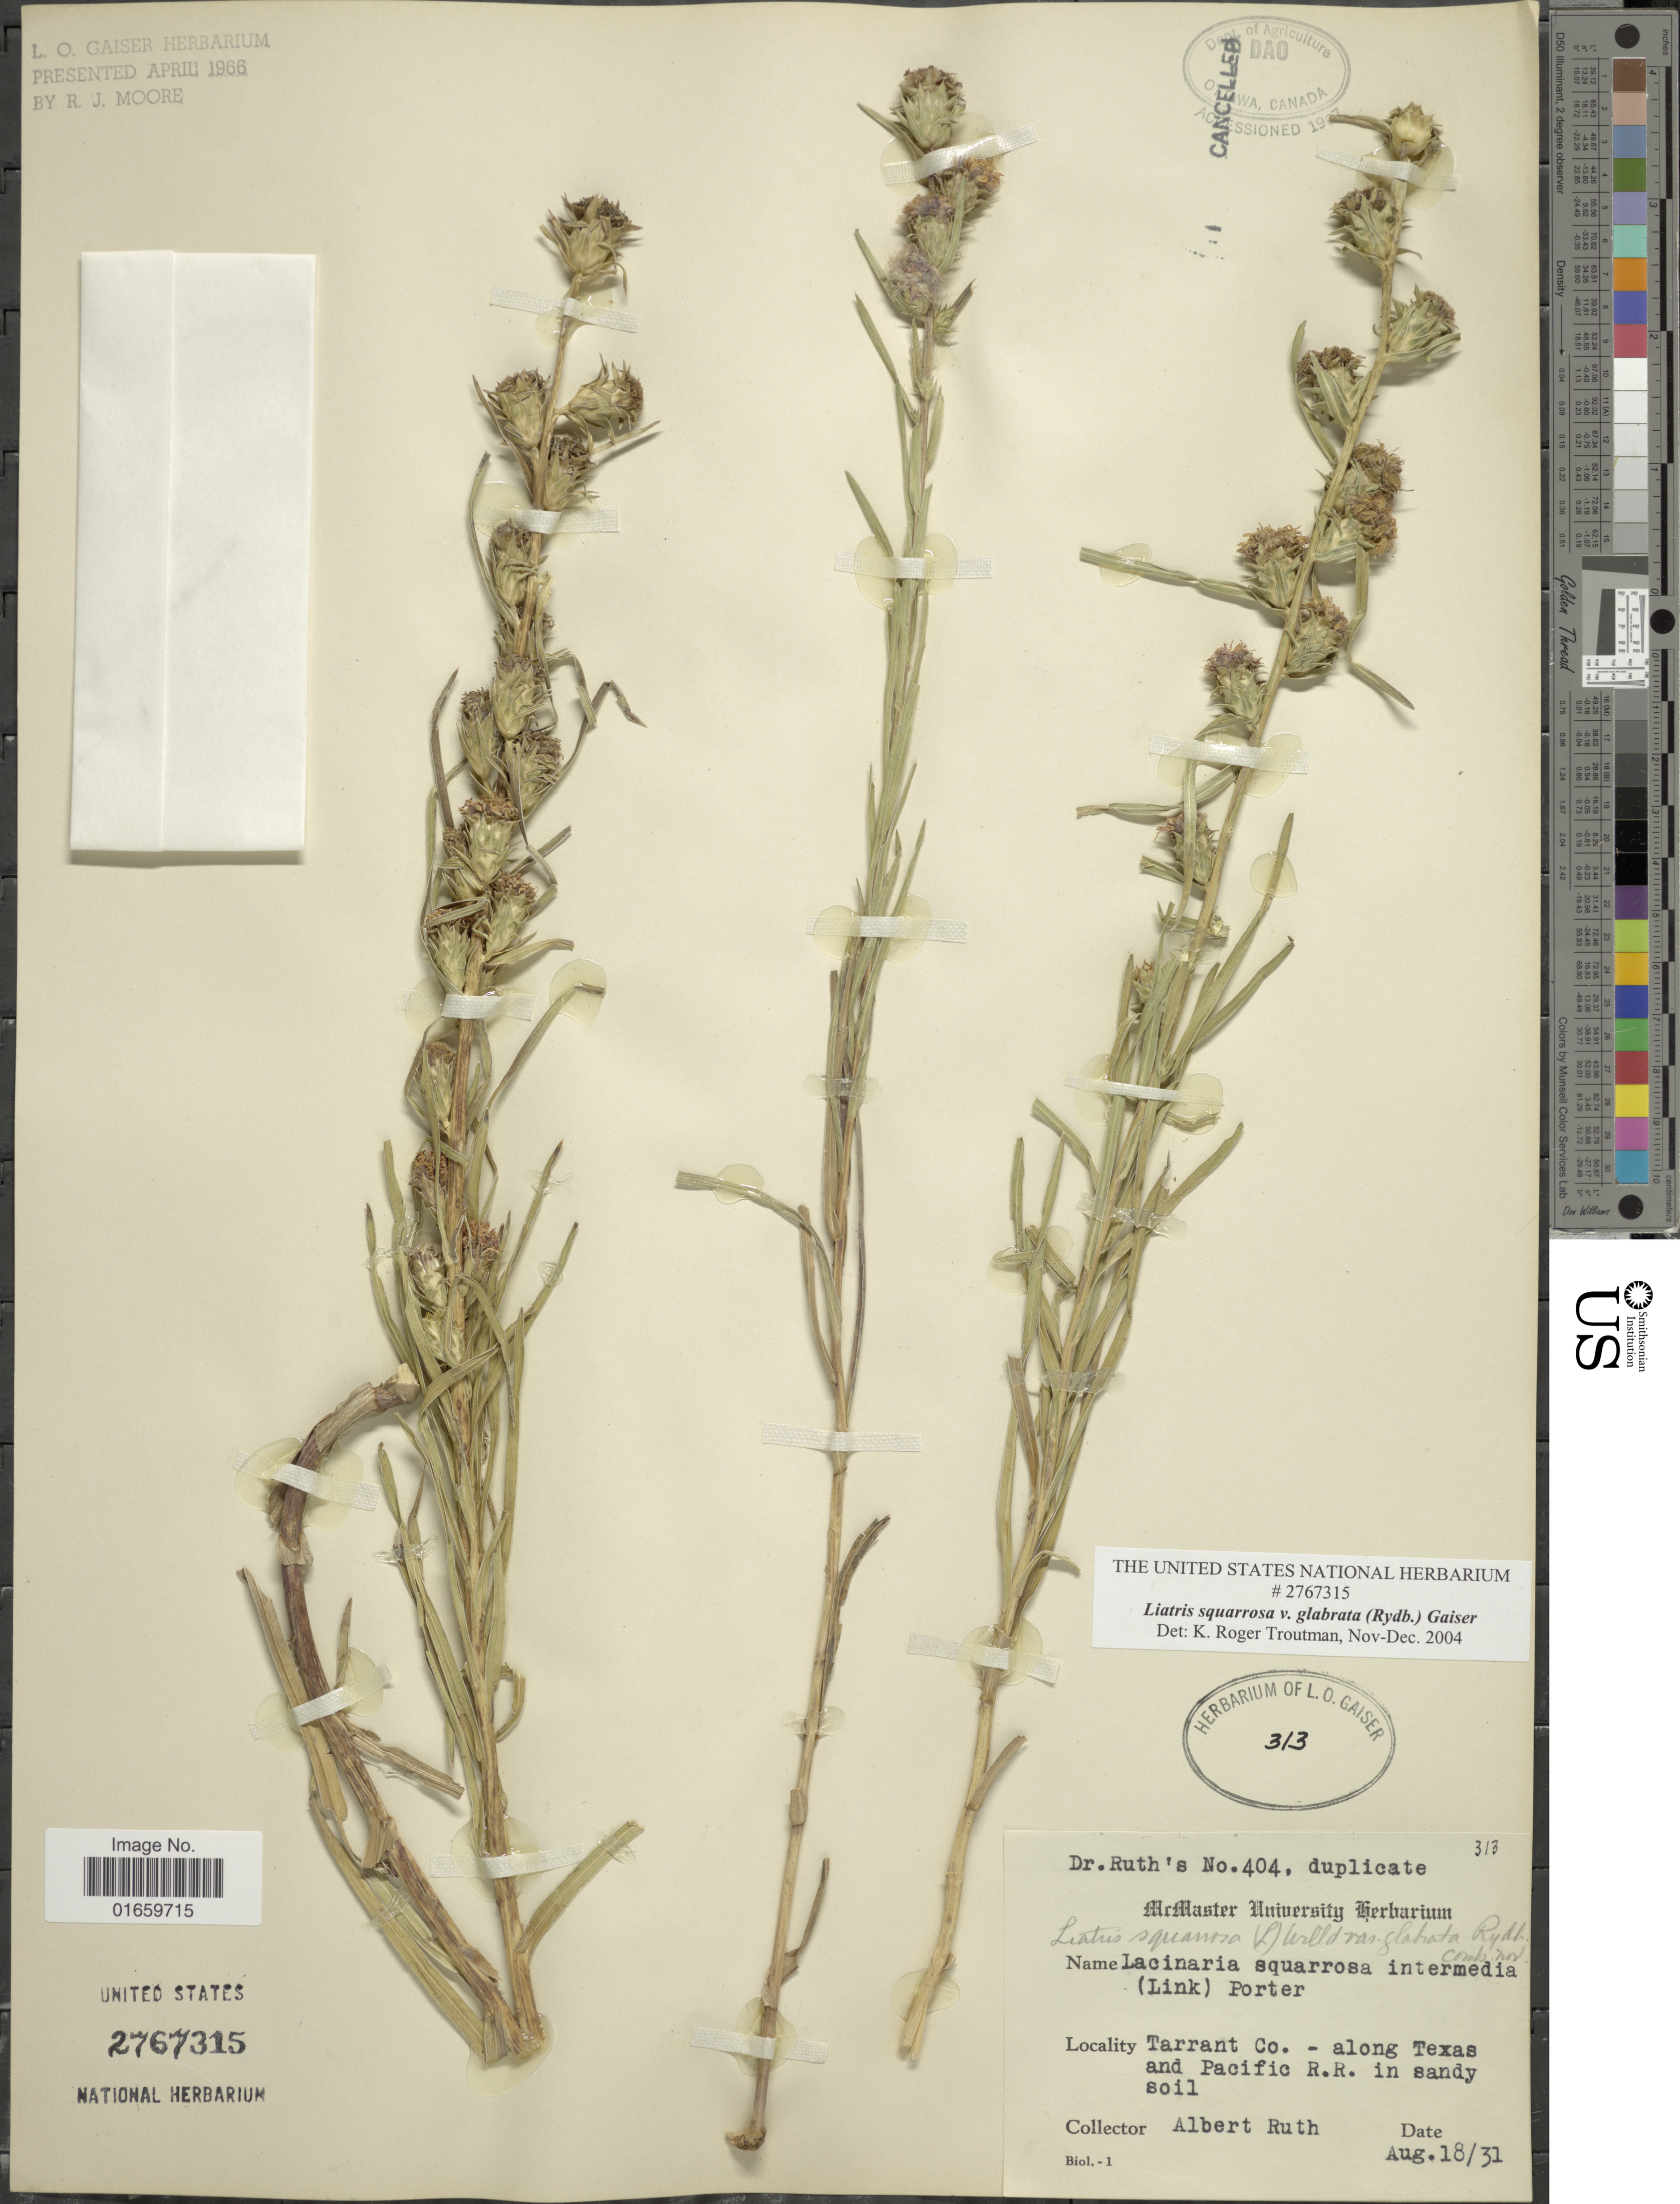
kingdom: Plantae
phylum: Tracheophyta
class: Magnoliopsida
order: Asterales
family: Asteraceae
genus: Liatris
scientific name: Liatris squarrosa var. glabrata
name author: (Rydb.) Gaiser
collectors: A. Ruth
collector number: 313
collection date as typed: Transcribed d/m/y: 18/8/31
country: United States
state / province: Texas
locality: Tarrant Co., along Texas and Pacific R. R. in sandy soil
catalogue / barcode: US 2767315